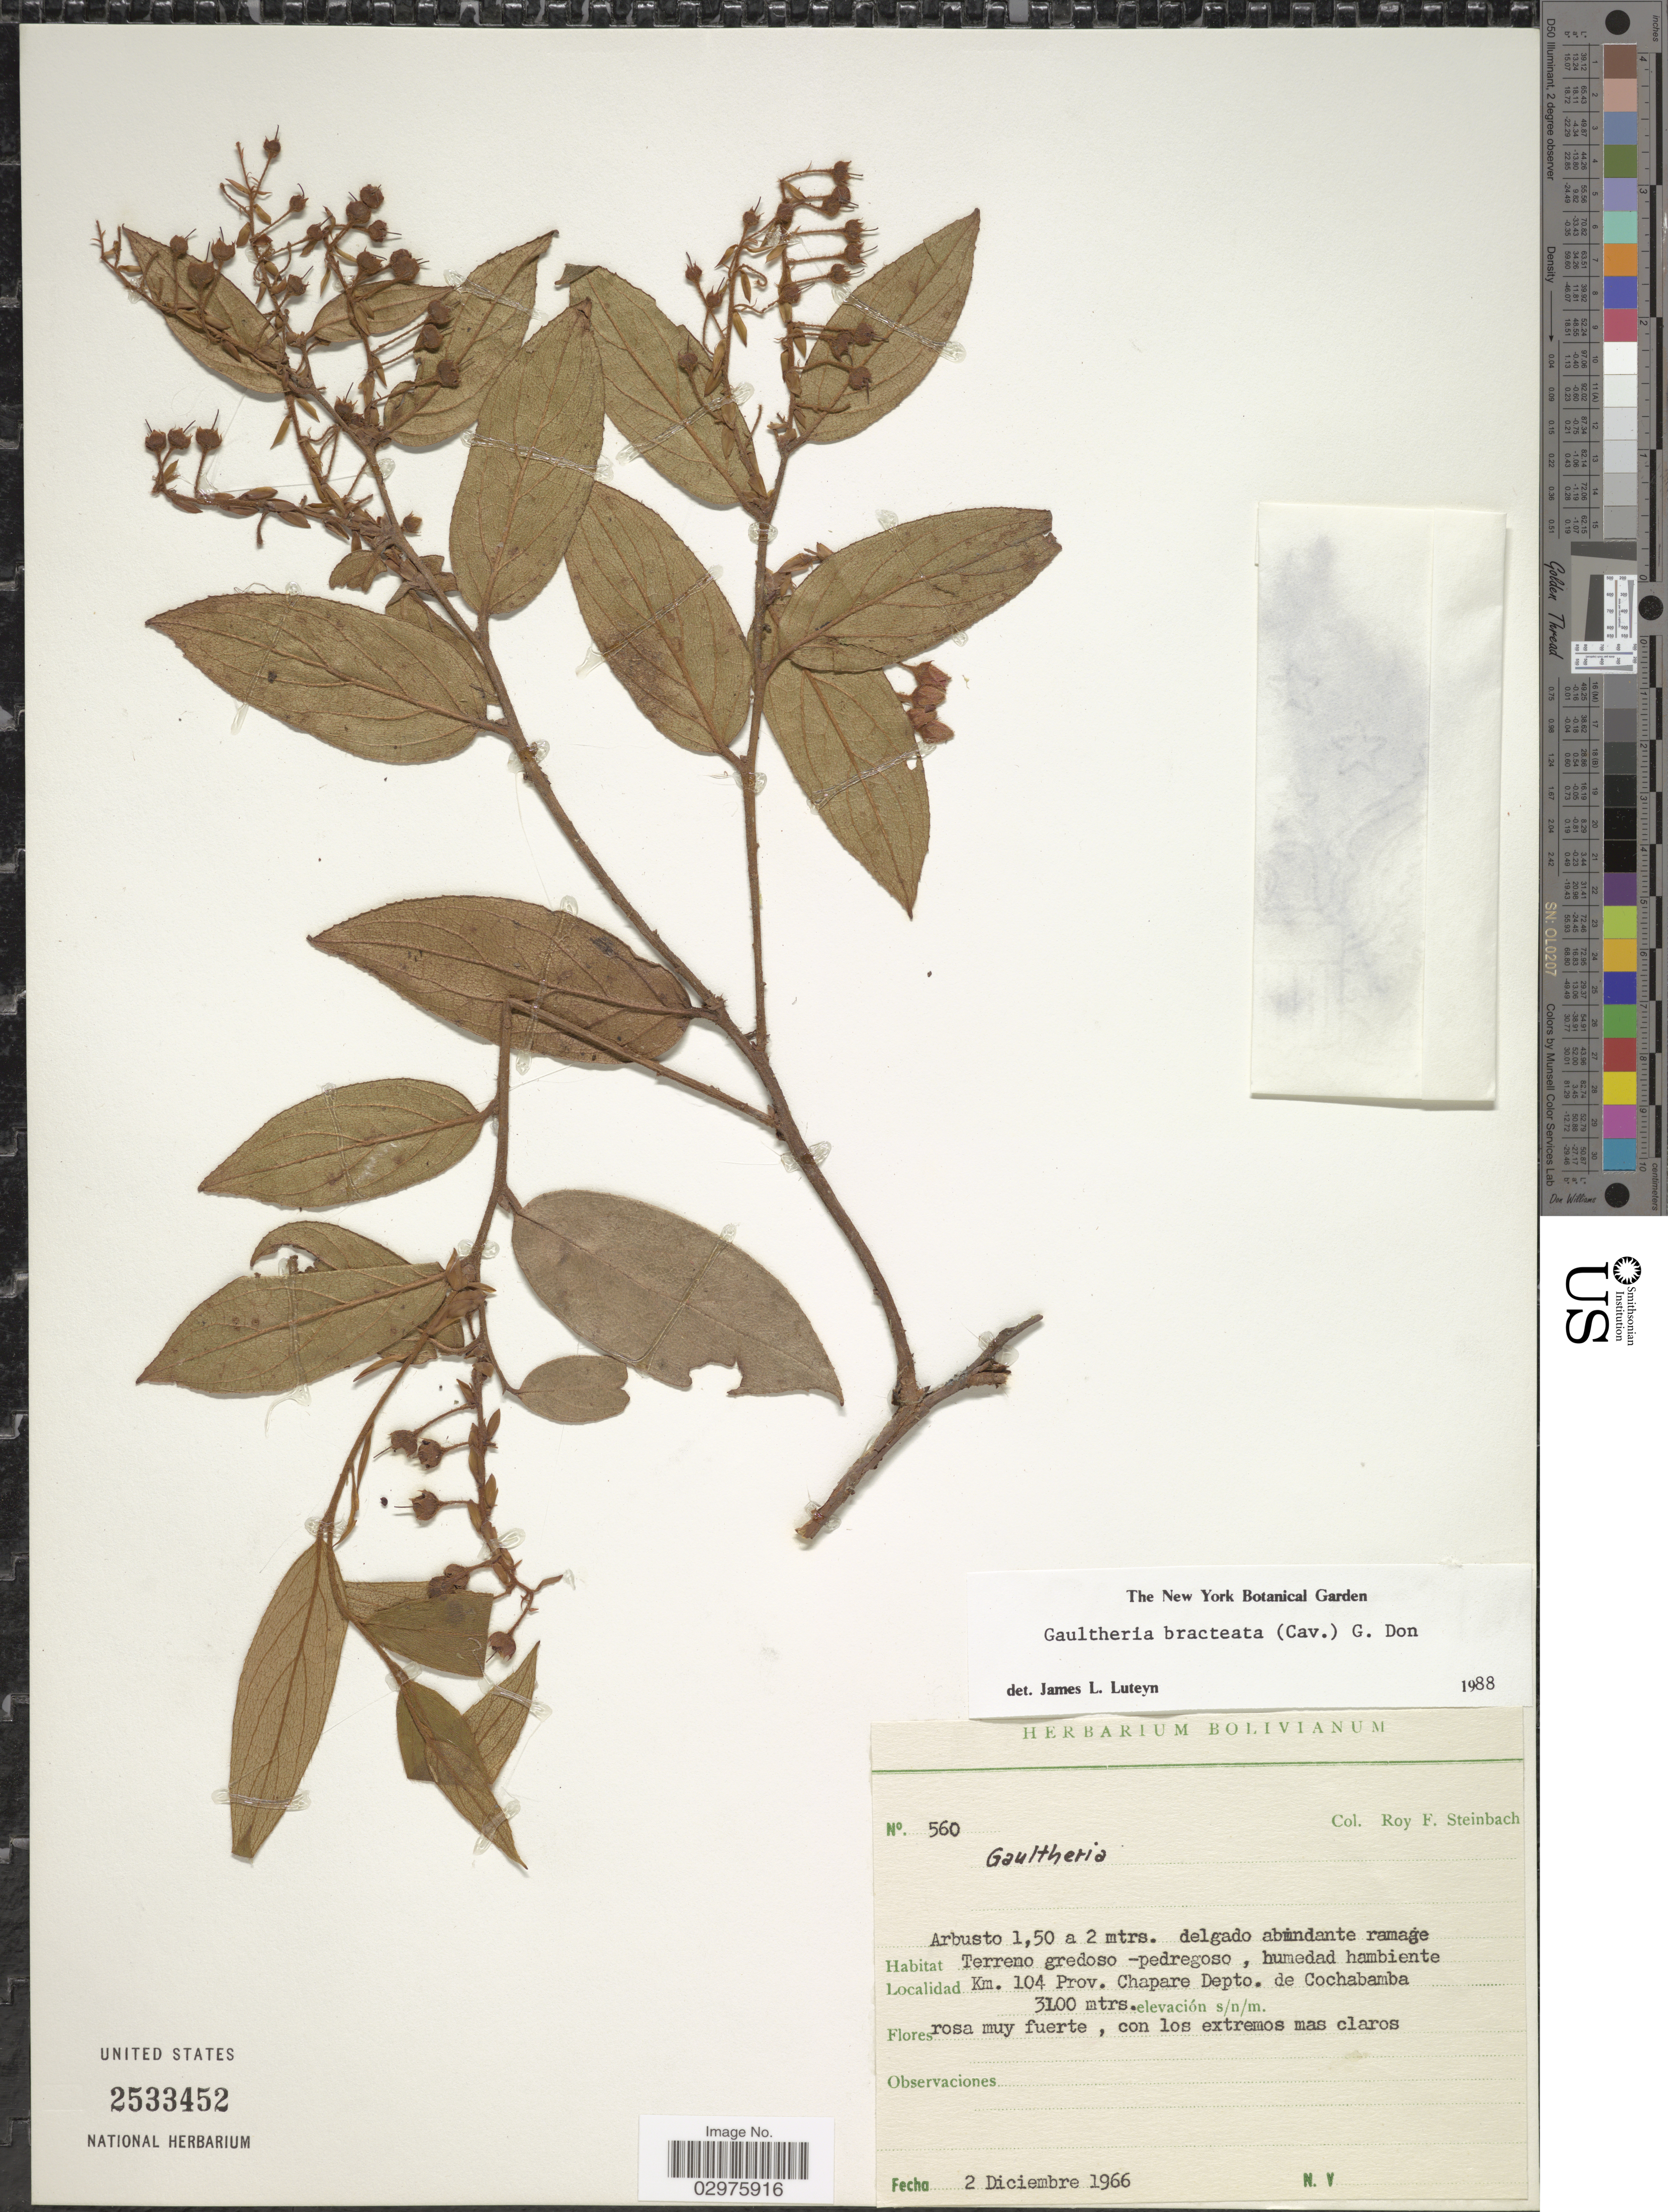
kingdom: Plantae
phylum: Tracheophyta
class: Magnoliopsida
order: Ericales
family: Ericaceae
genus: Gaultheria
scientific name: Gaultheria bracteata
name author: (Cav.) G. Don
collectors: R. F. Steinbach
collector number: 560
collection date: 1966-12-02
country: Bolivia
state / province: Cochabamba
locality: Km. 104 Prov. Chapare Depto. de Cochabamba.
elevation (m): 3100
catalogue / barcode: US 2533452